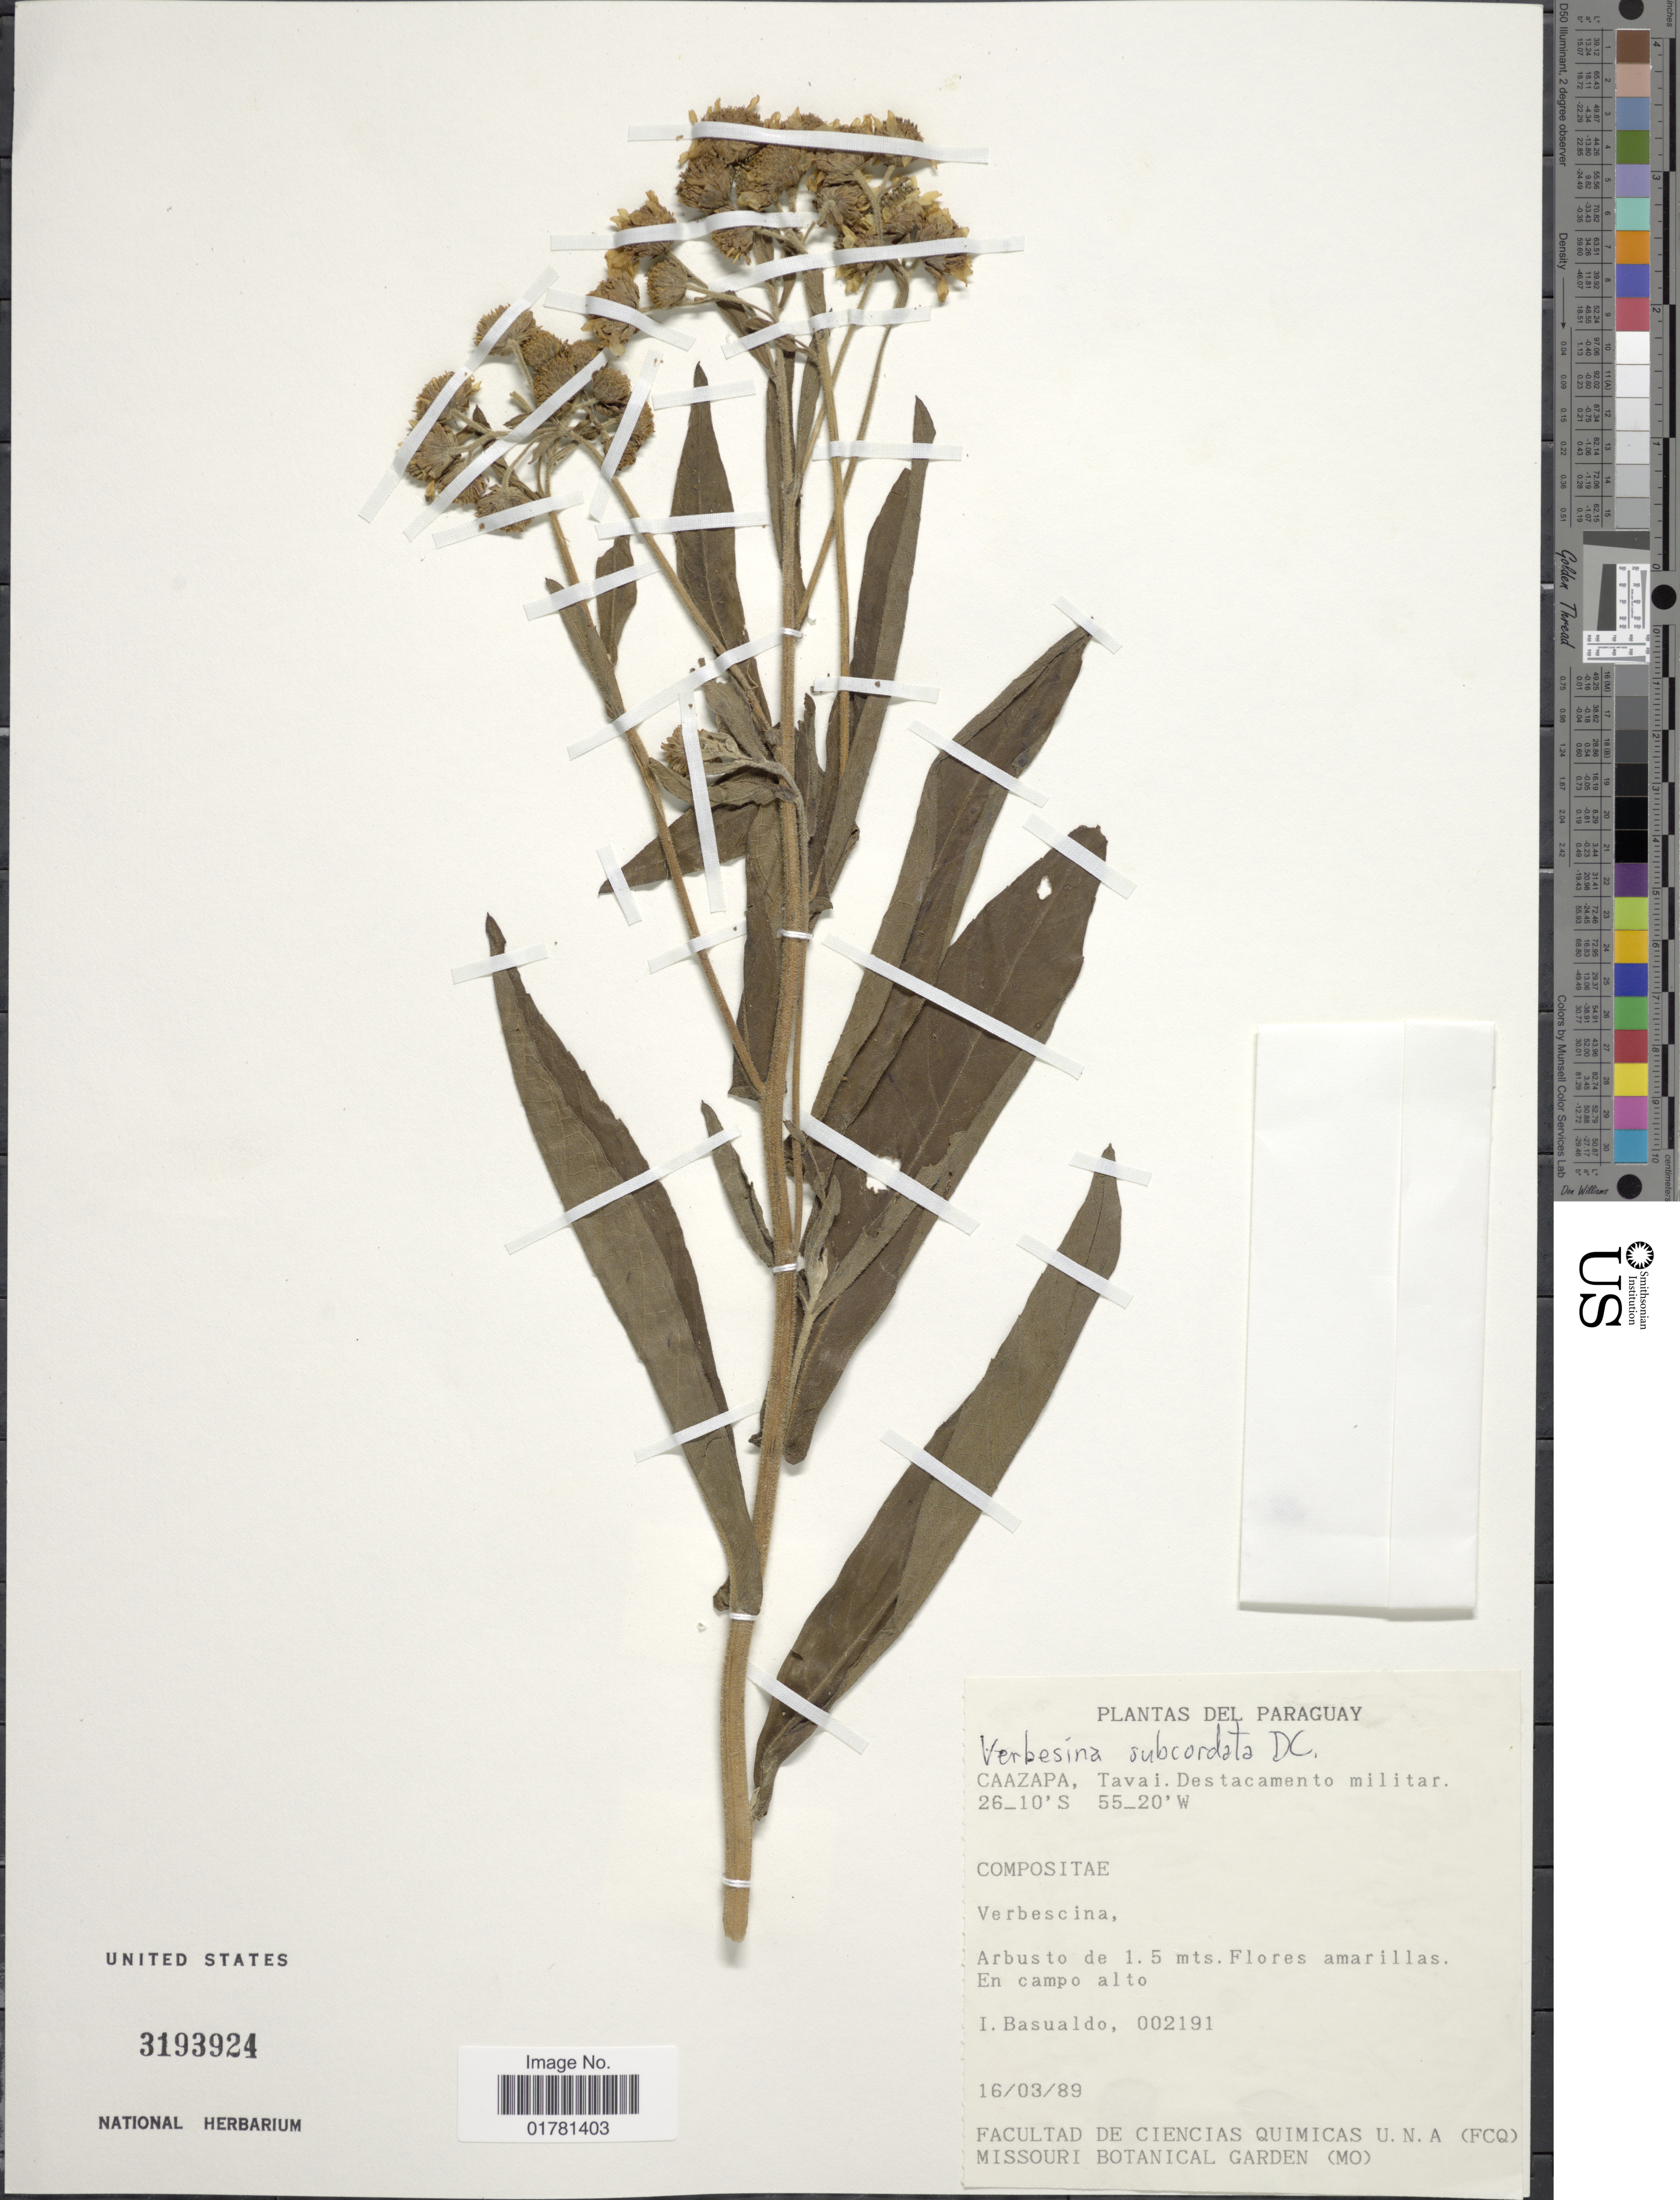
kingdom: Plantae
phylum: Tracheophyta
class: Magnoliopsida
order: Asterales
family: Asteraceae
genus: Verbesina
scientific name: Verbesina subcordata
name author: DC.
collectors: I. Basualdo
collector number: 002191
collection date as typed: Transcribed d/m/y: 16/3/89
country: Paraguay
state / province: Caazapa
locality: Tavai, Destacamento militar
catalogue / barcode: US 3193924